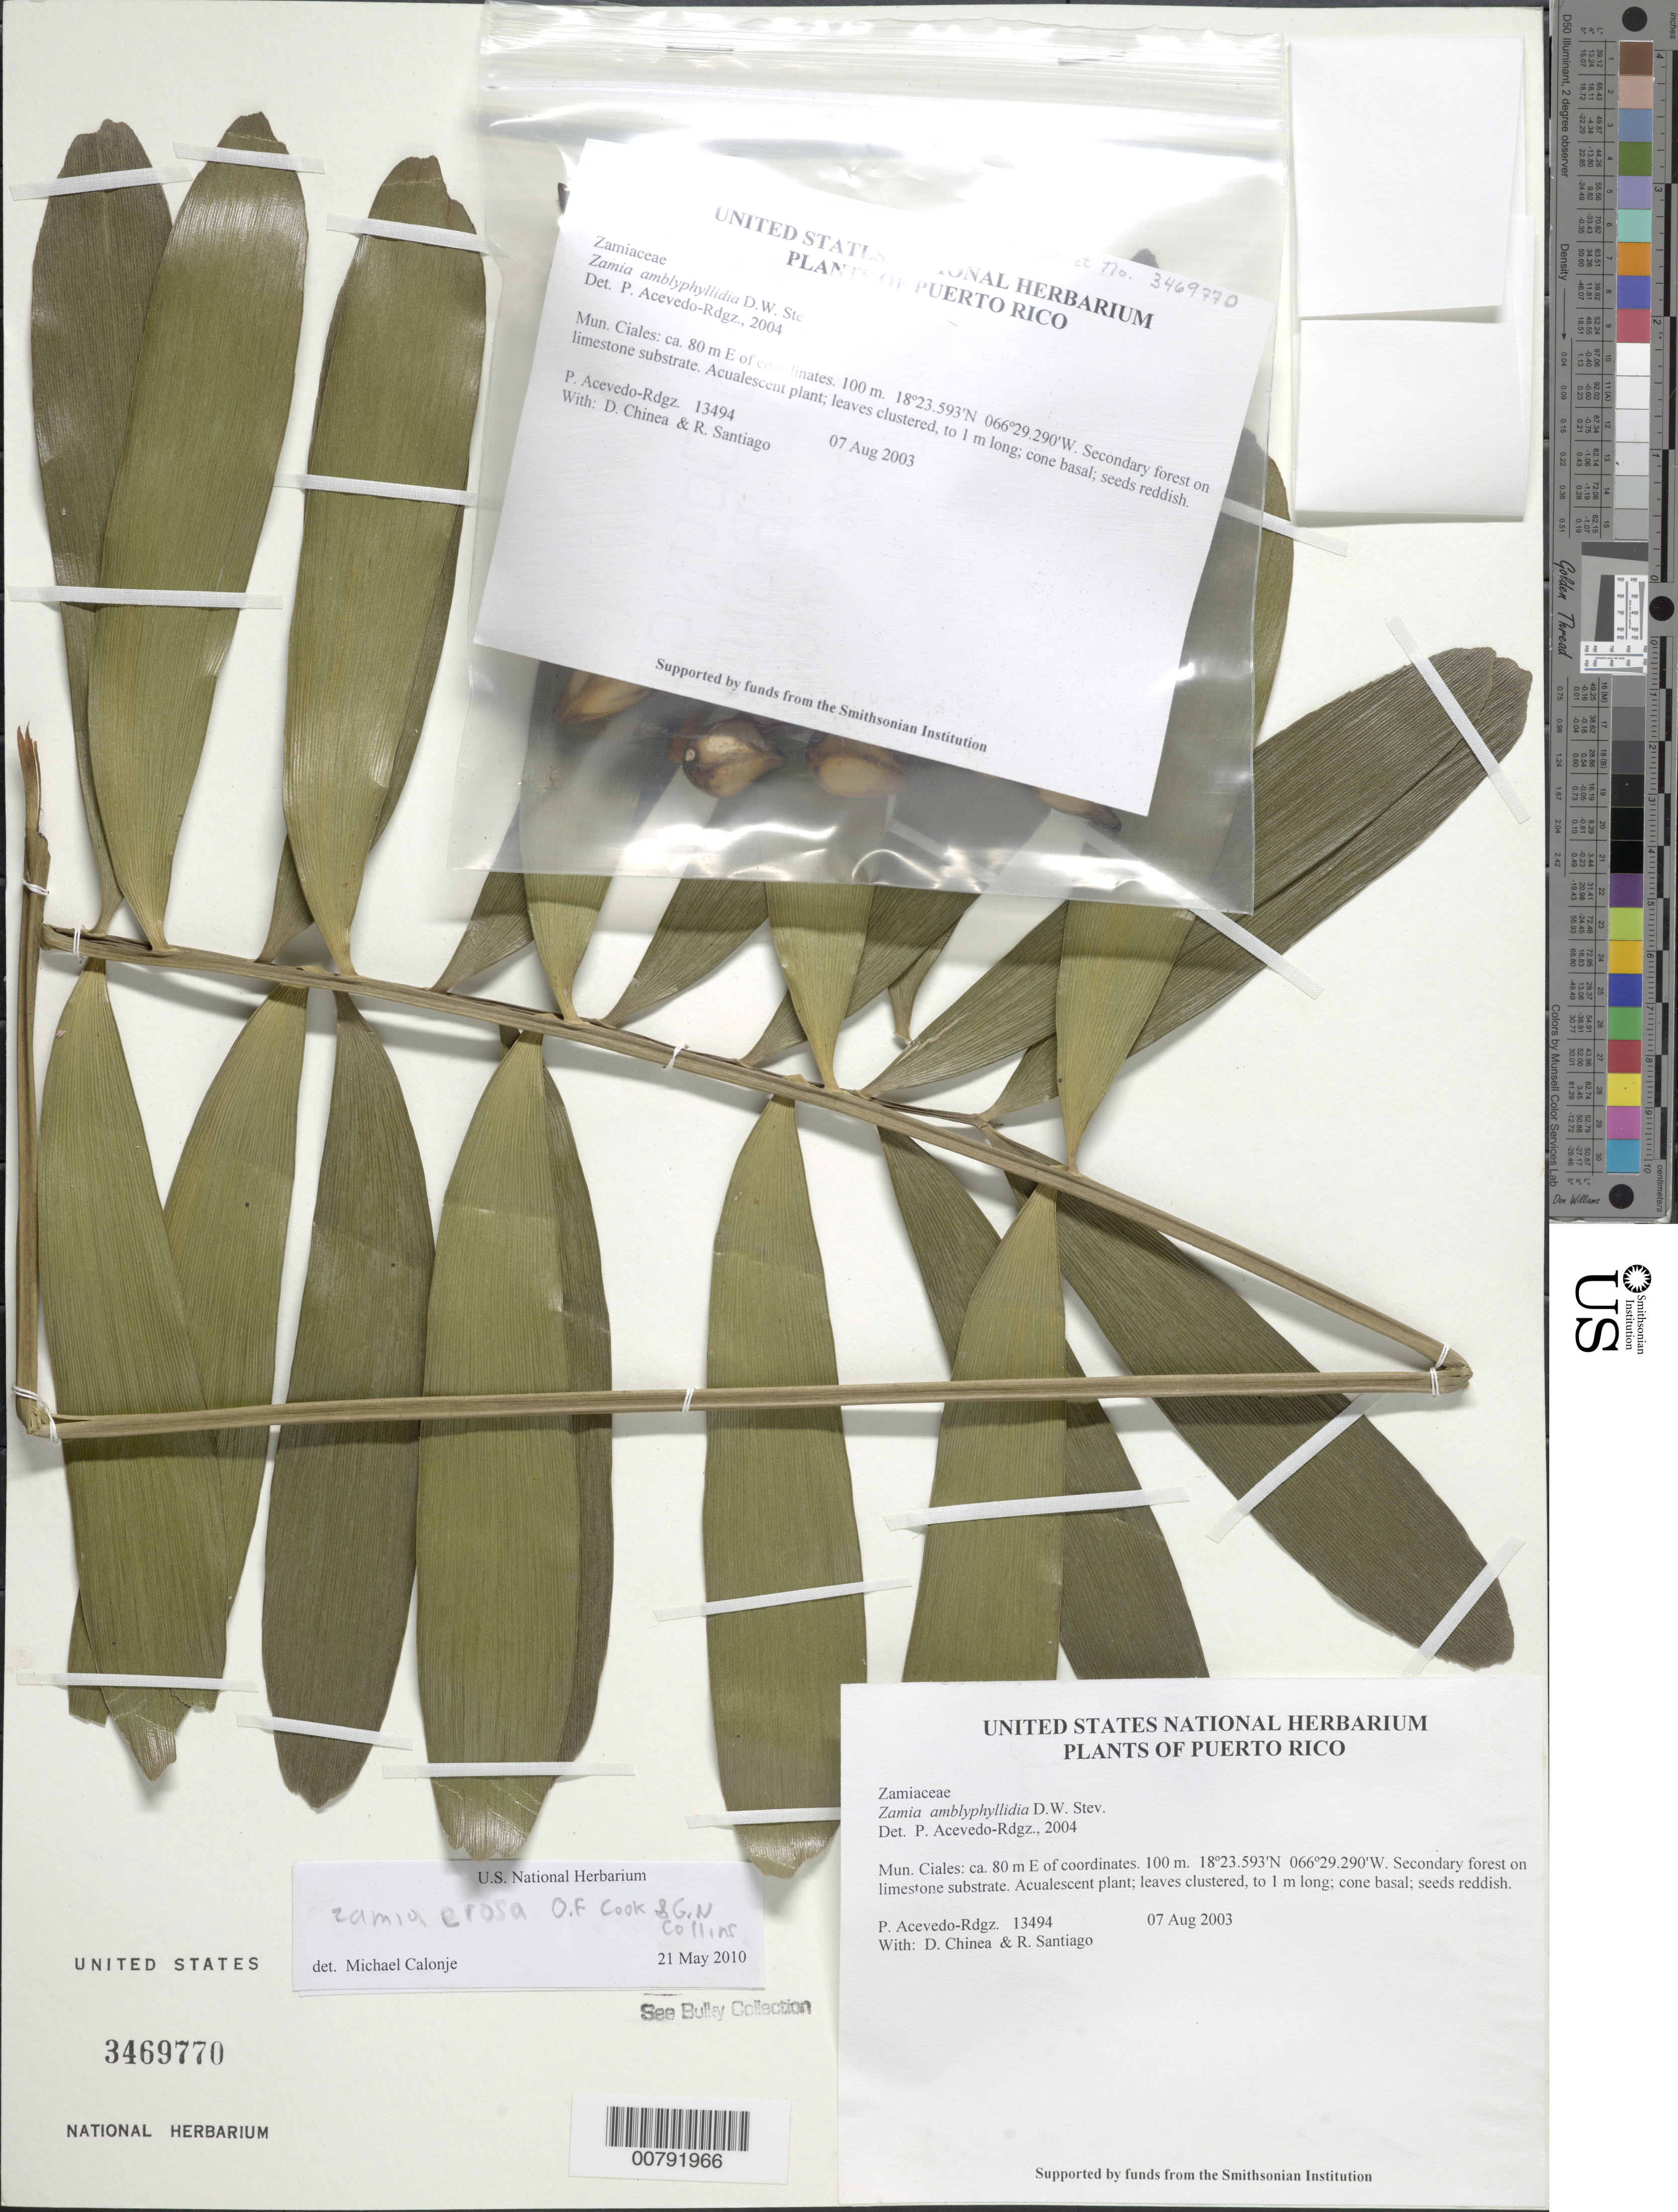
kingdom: Plantae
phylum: Tracheophyta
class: Cycadopsida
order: Cycadales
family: Zamiaceae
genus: Zamia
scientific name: Zamia erosa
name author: O.F. Cook & G. N. Collins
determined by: Colonje, M.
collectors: P. Acevedo-Rodr., D. Chinea & R. Santiago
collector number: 13494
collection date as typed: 07 Aug 2003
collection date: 2003-08-07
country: Puerto Rico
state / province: Ciales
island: Puerto Rico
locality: Mun. Ciales: ca. 80 m E of coordinates.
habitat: Secondary forest on limestone substrate.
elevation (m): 100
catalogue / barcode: US 3469770